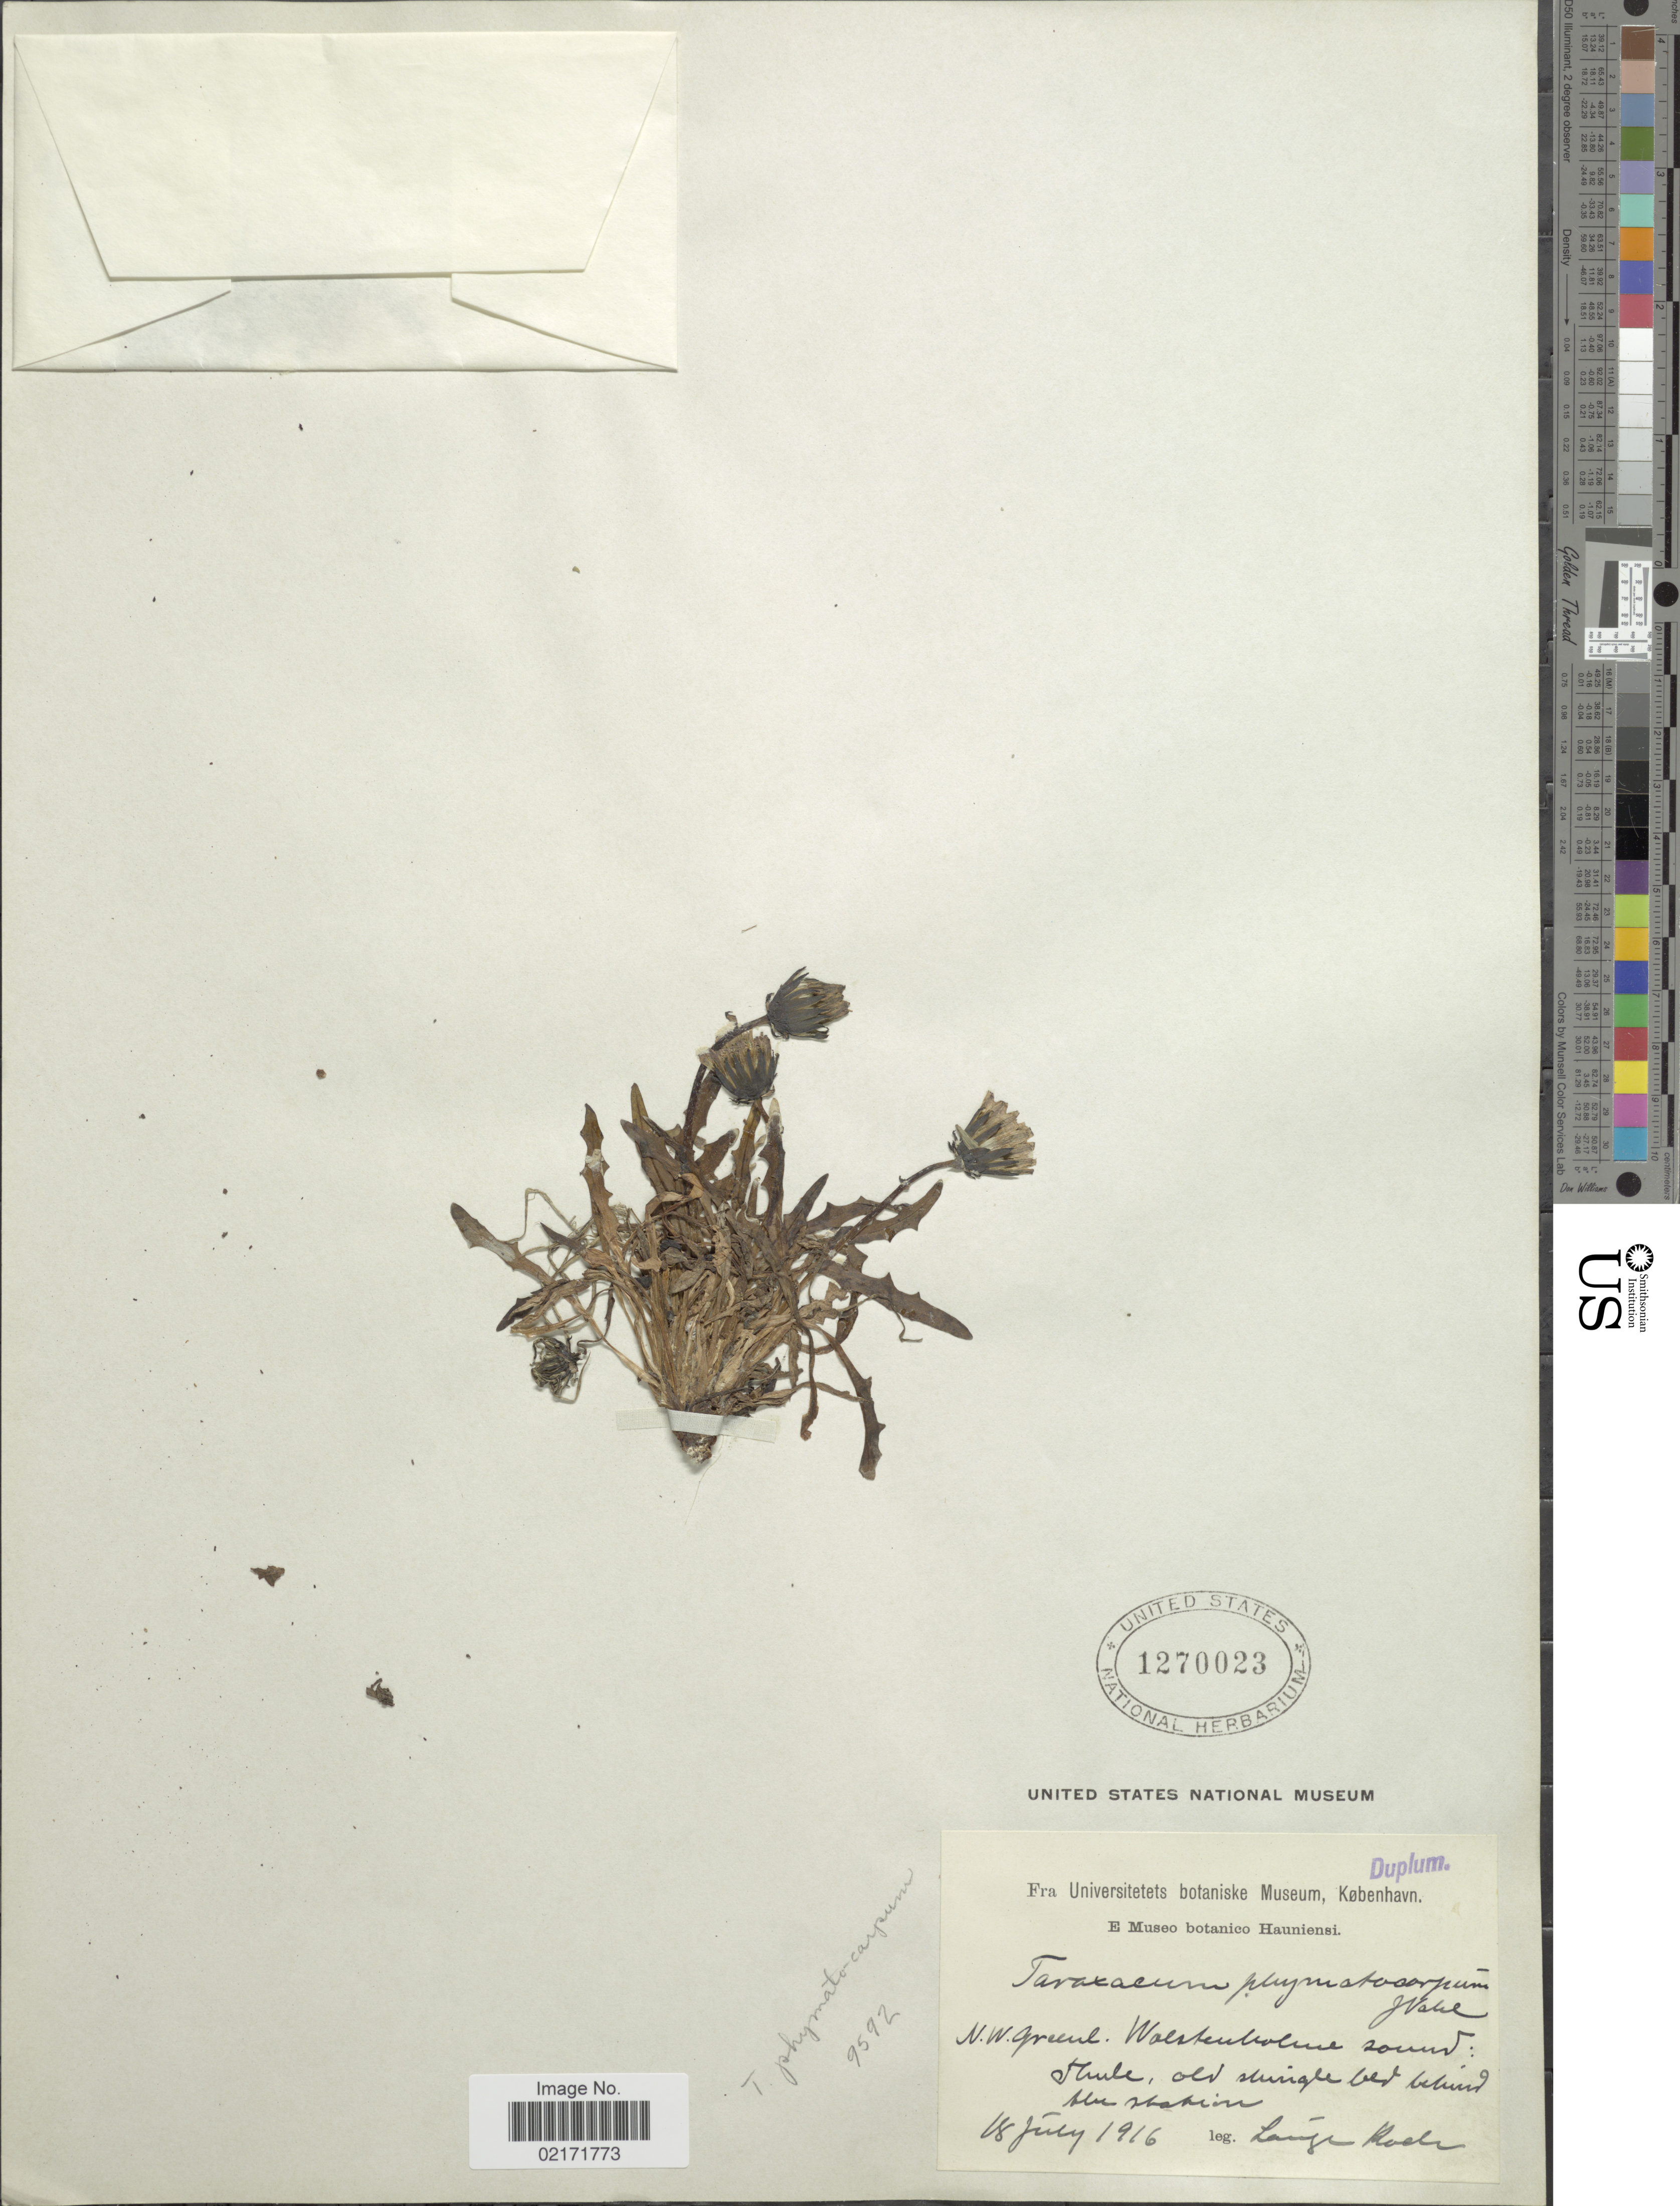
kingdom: Plantae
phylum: Tracheophyta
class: Magnoliopsida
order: Asterales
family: Asteraceae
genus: Taraxacum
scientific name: Taraxacum lyratum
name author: (Ledeb.) DC.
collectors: L. Koch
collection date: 1916-07-18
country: Greenland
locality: N.W. Greenl. Wolstenholme sound: Thule, old shingle bed behind the station.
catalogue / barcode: US 1270023